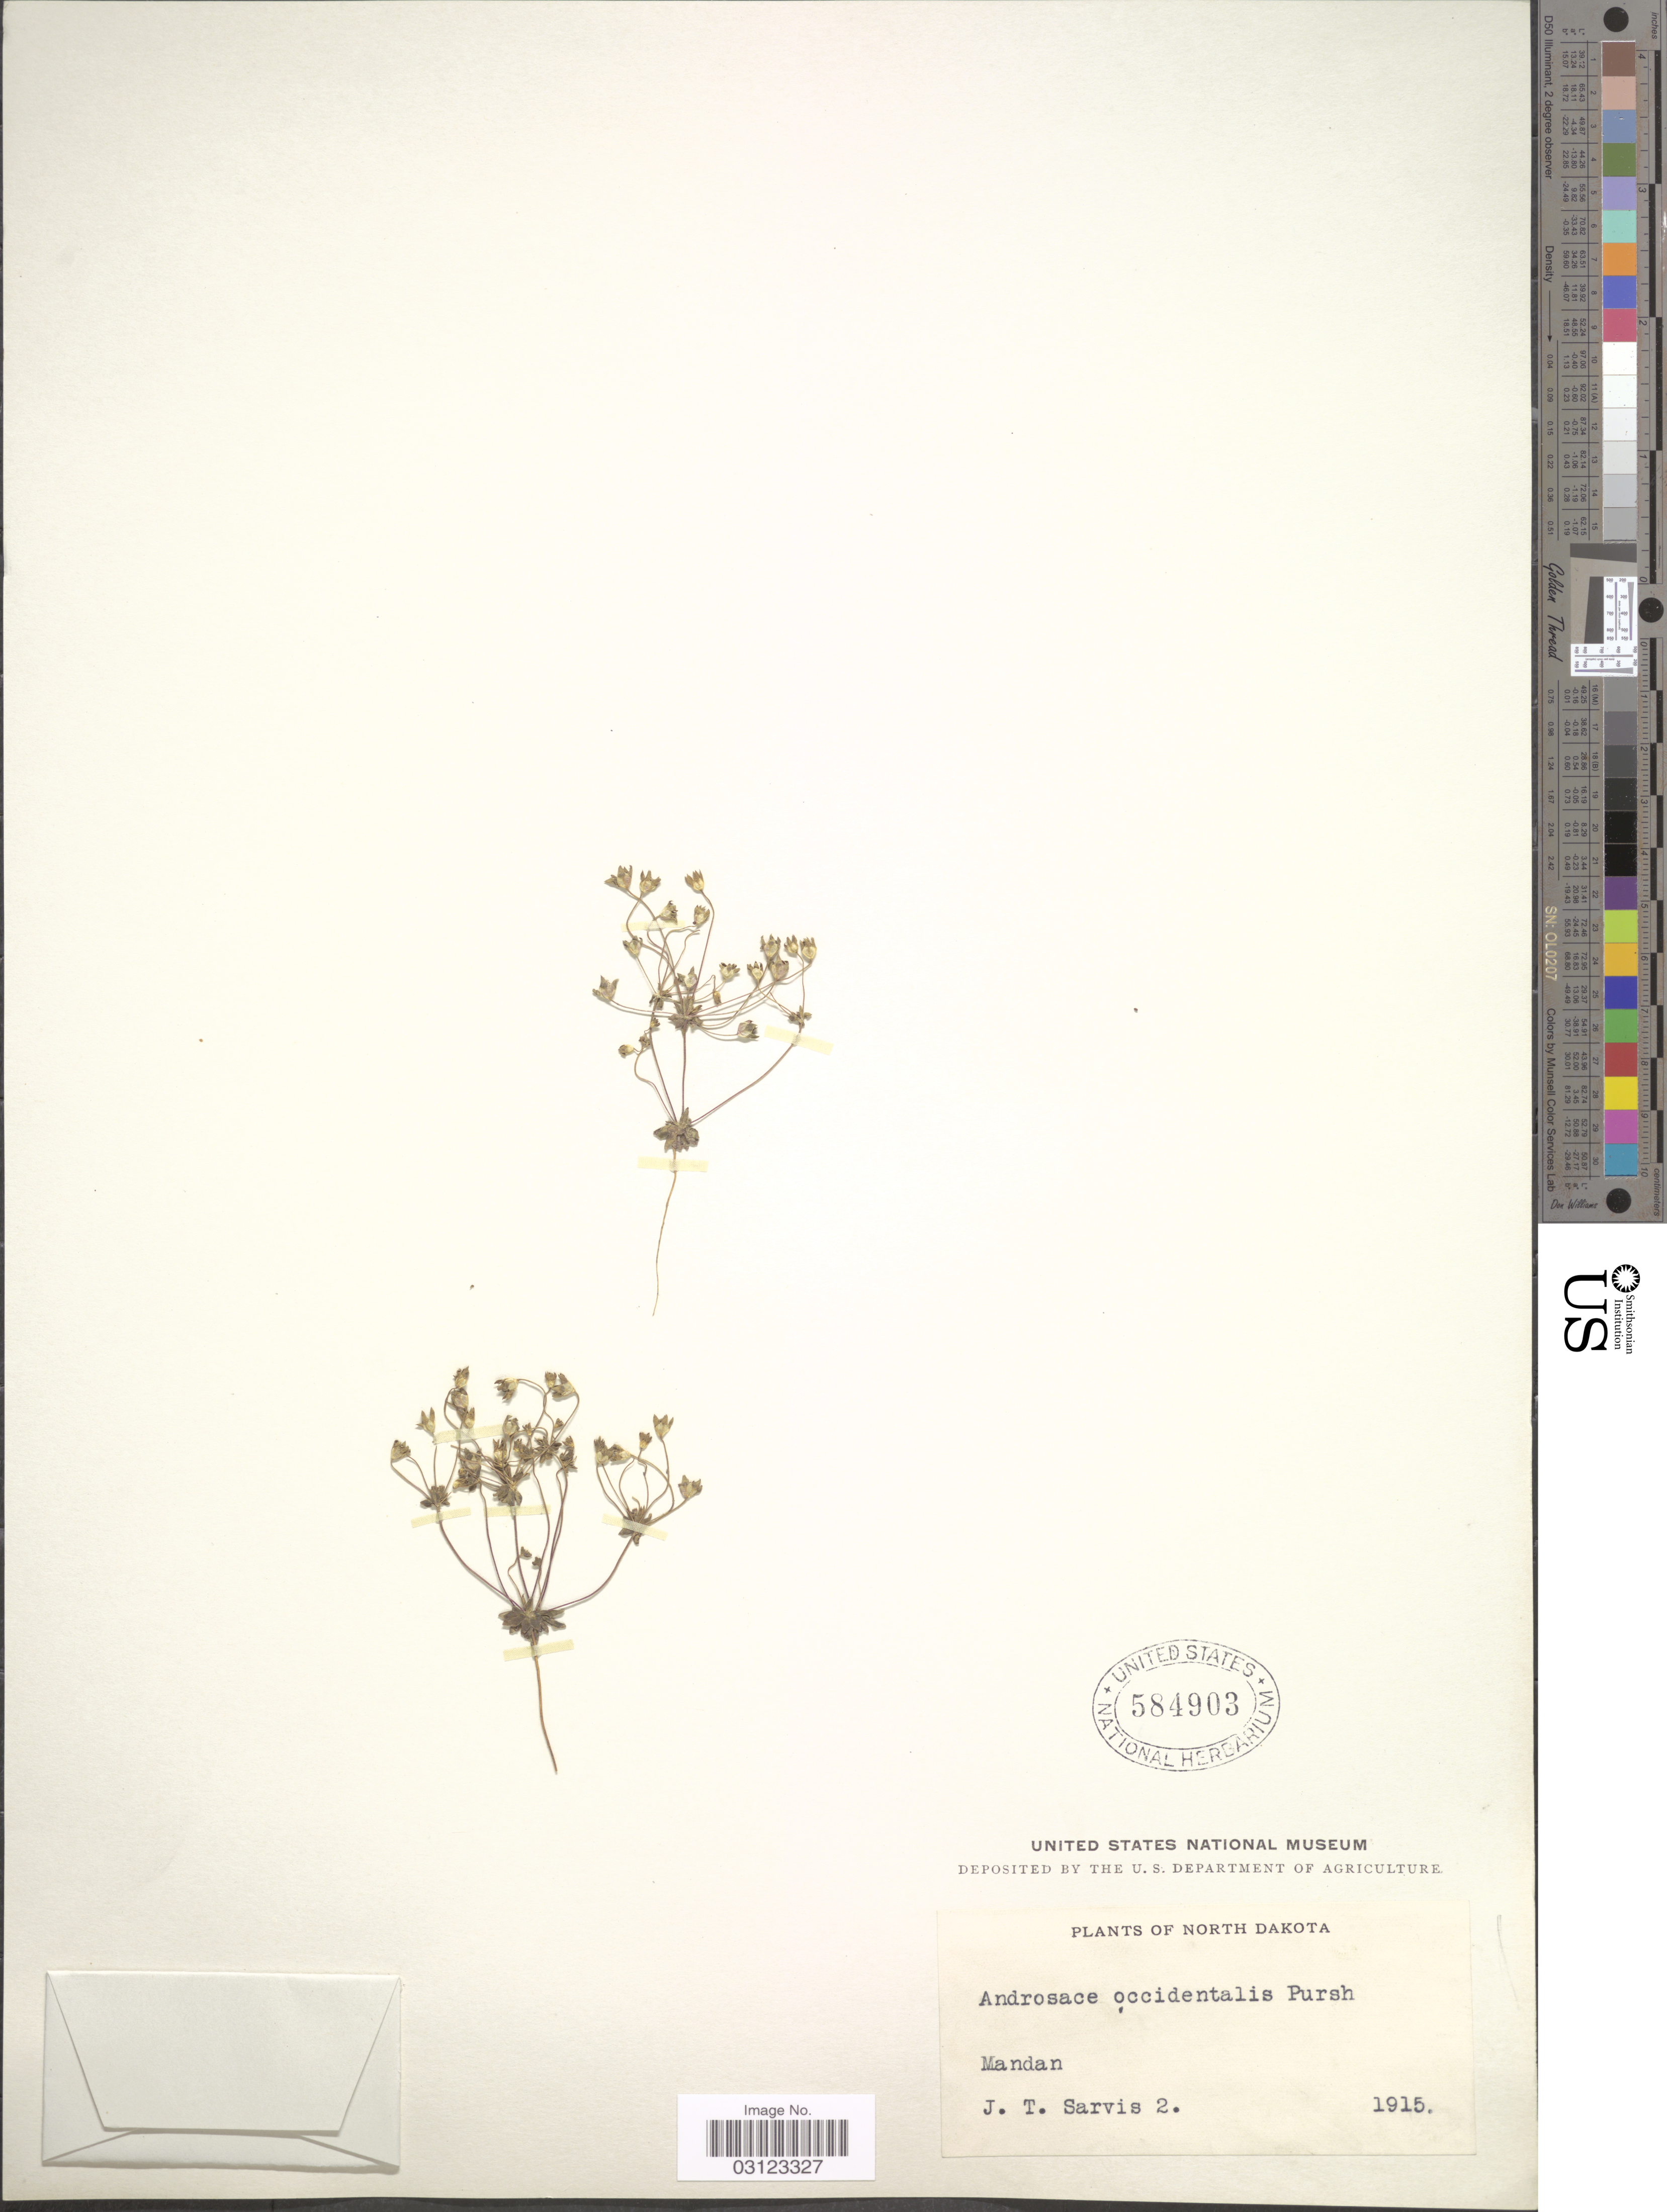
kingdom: Plantae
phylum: Tracheophyta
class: Magnoliopsida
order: Ericales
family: Primulaceae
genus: Androsace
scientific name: Androsace occidentalis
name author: (Pursh) Pursh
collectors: J. Sarvis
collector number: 2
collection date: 1915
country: United States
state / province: North Dakota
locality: Mandan.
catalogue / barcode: US 584903